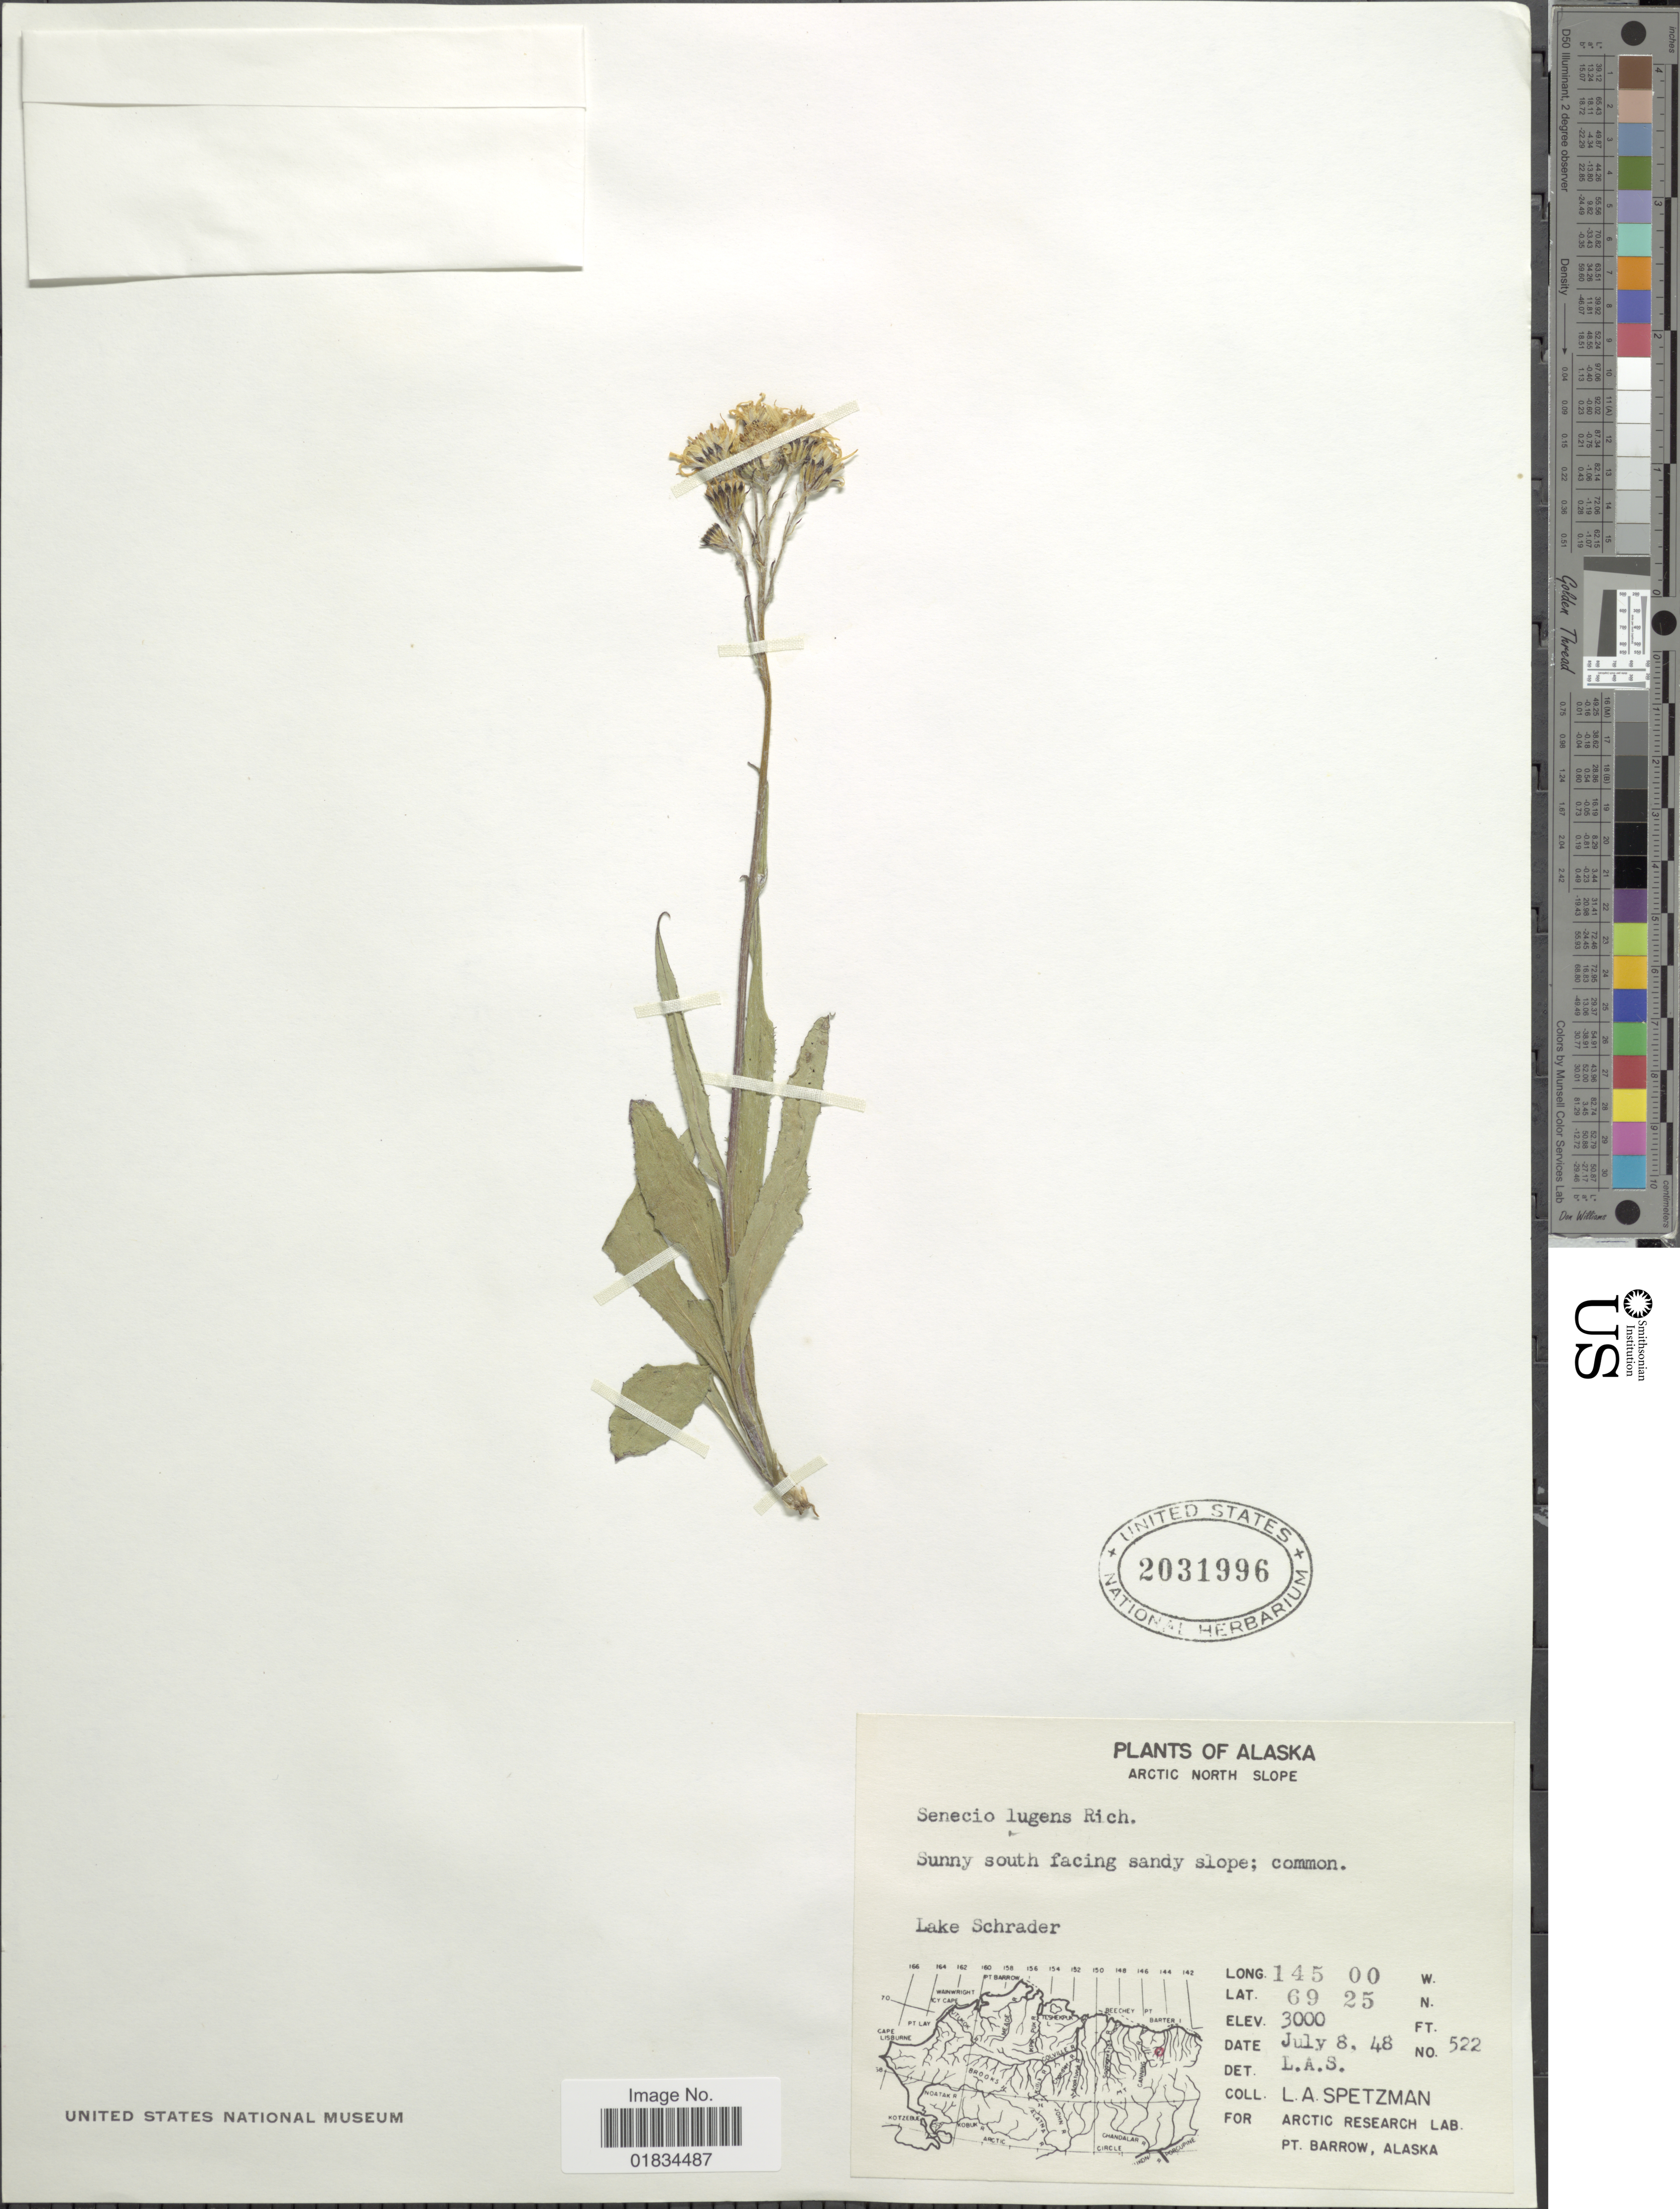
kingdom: Plantae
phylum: Tracheophyta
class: Magnoliopsida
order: Asterales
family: Asteraceae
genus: Senecio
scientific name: Senecio lugens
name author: Richardson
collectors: L. Spetzman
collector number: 522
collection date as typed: Transcribed d/m/y: 8/7/48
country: United States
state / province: Alaska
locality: Arctic North Slope, Lake Schrader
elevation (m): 914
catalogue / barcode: US 2031996